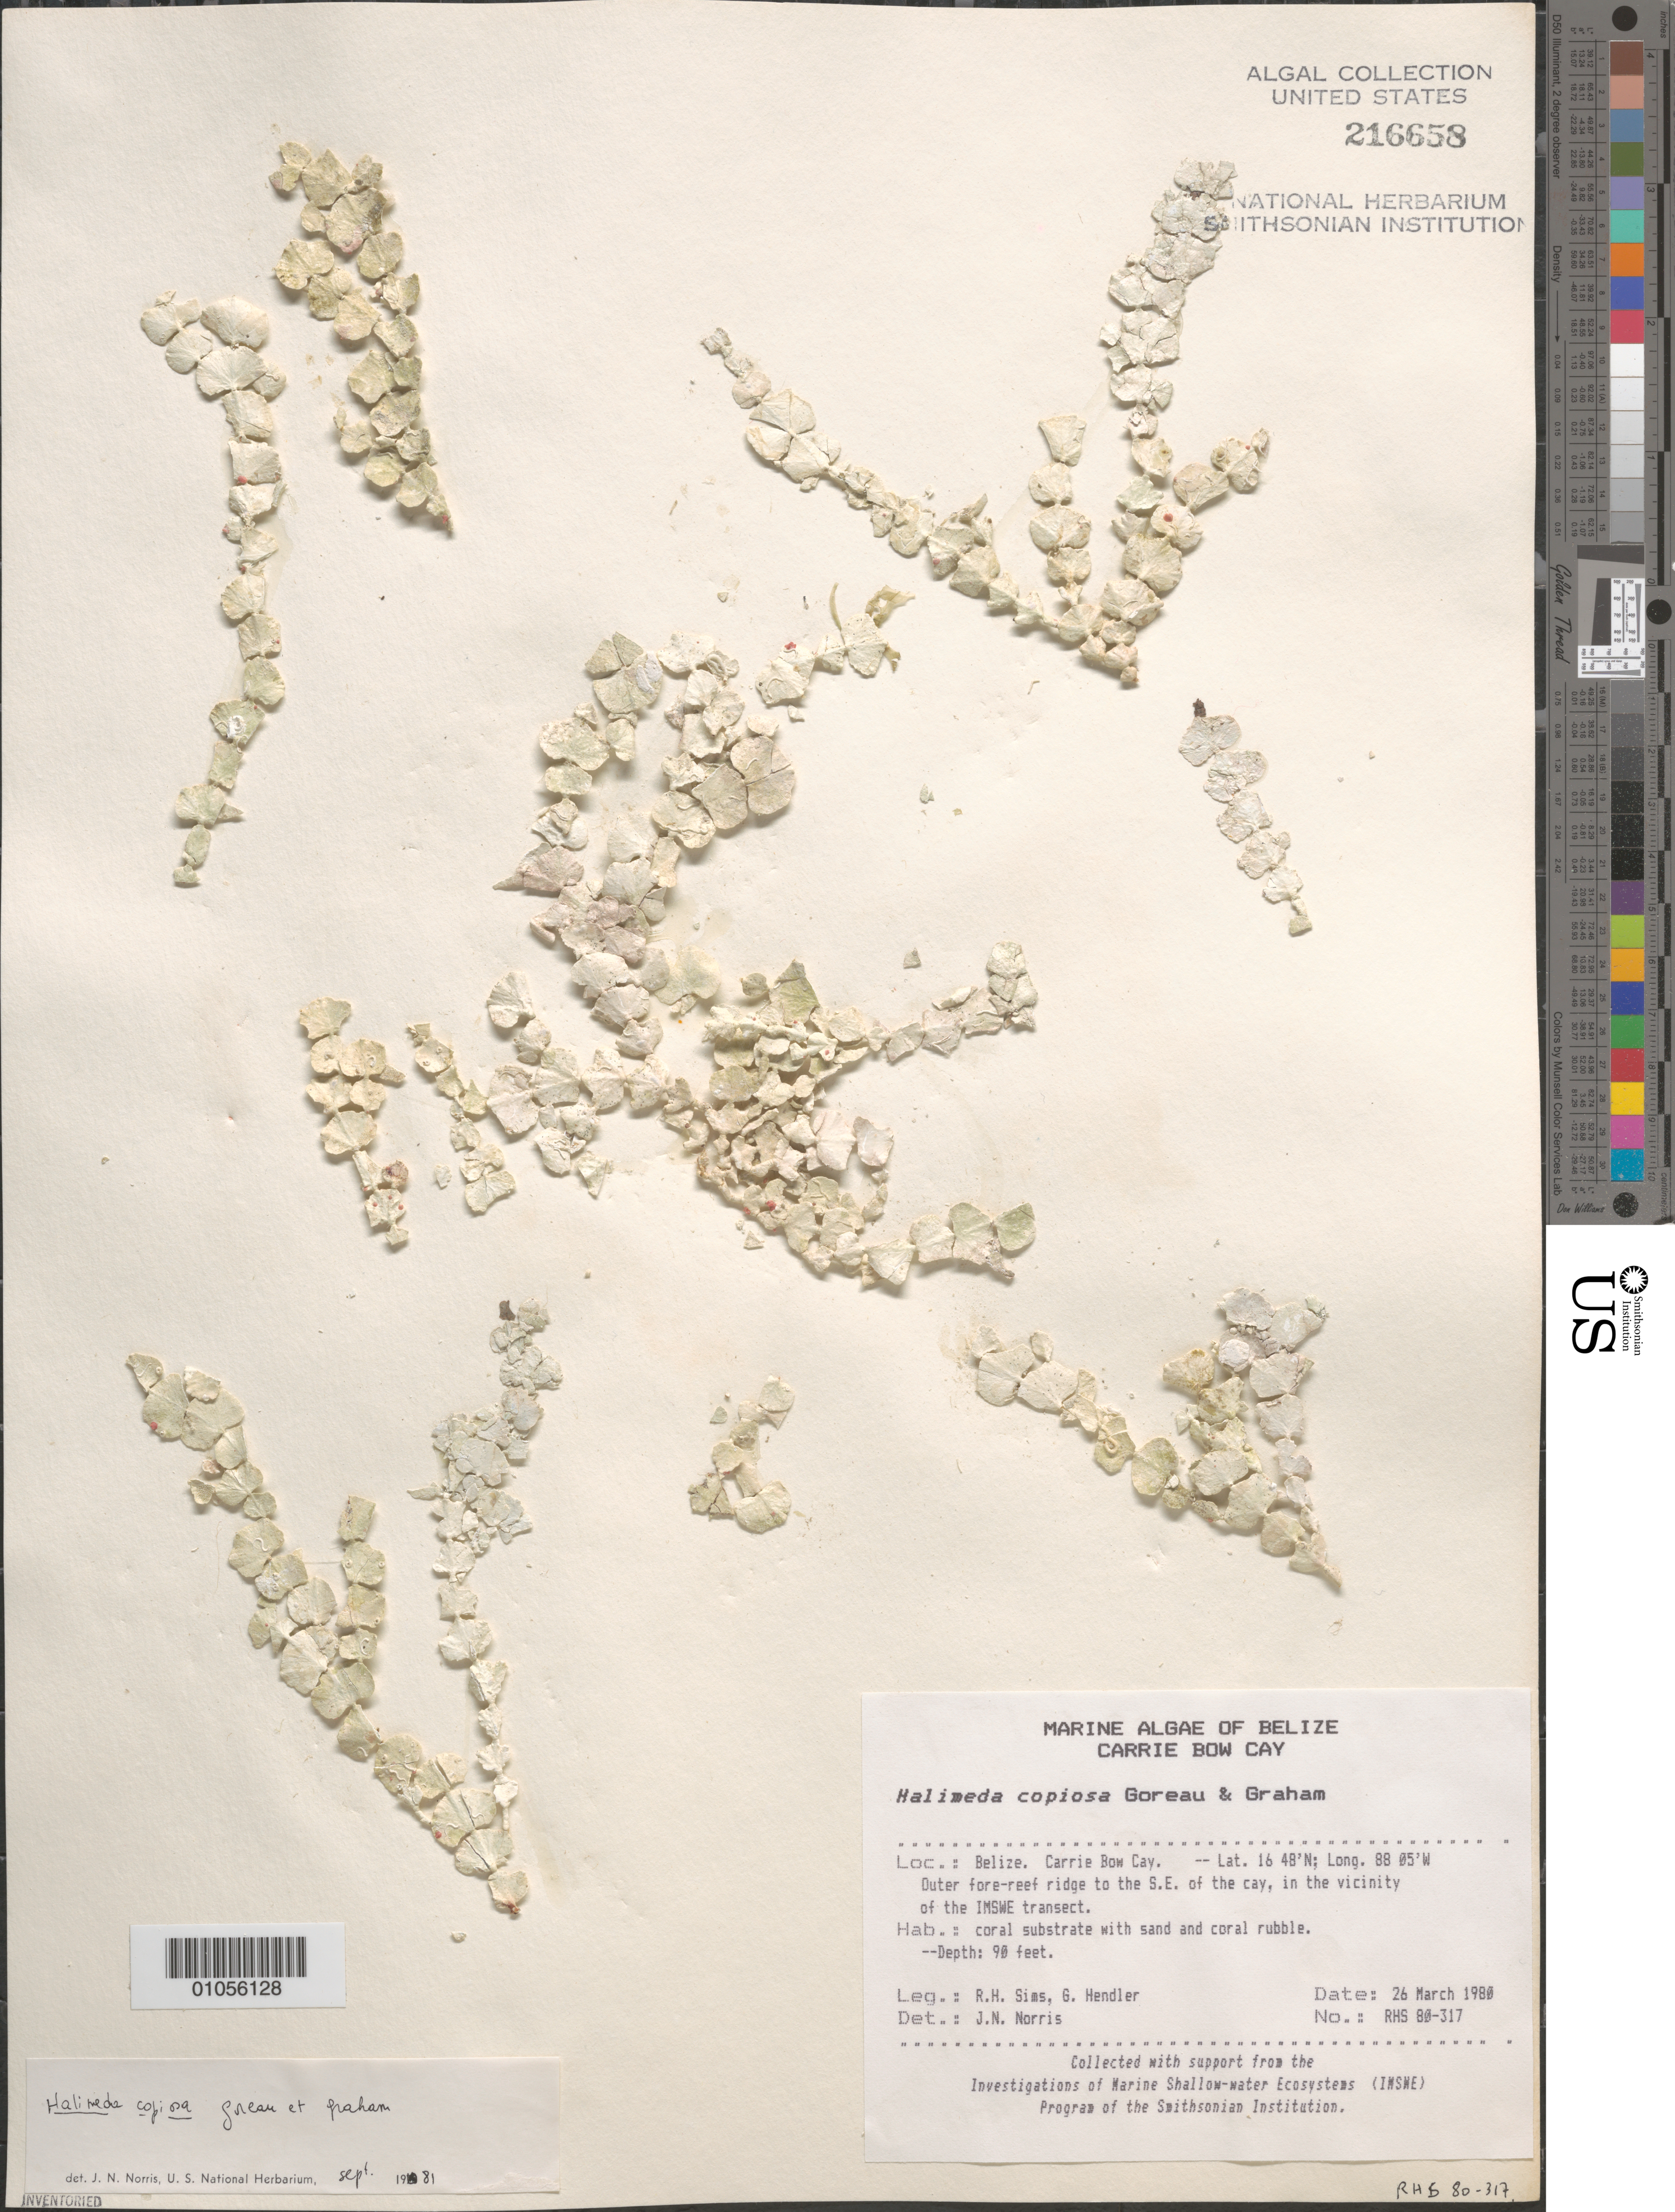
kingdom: Plantae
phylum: Chlorophyta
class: Ulvophyceae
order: Bryopsidales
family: Halimedaceae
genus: Halimeda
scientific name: Halimeda copiosa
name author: Goreau & E.A. Graham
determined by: Norris, James N.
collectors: R. H. Sims & G. Hendler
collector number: RHS 80-317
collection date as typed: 26 Mar 1980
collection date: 1980-03-26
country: Belize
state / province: Stann Creek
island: Carrie Bow Cay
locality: Outer fore-reef ridge to southeast of Carrie Bow Cay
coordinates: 16 48'N, 88 05'W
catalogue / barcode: US 216658